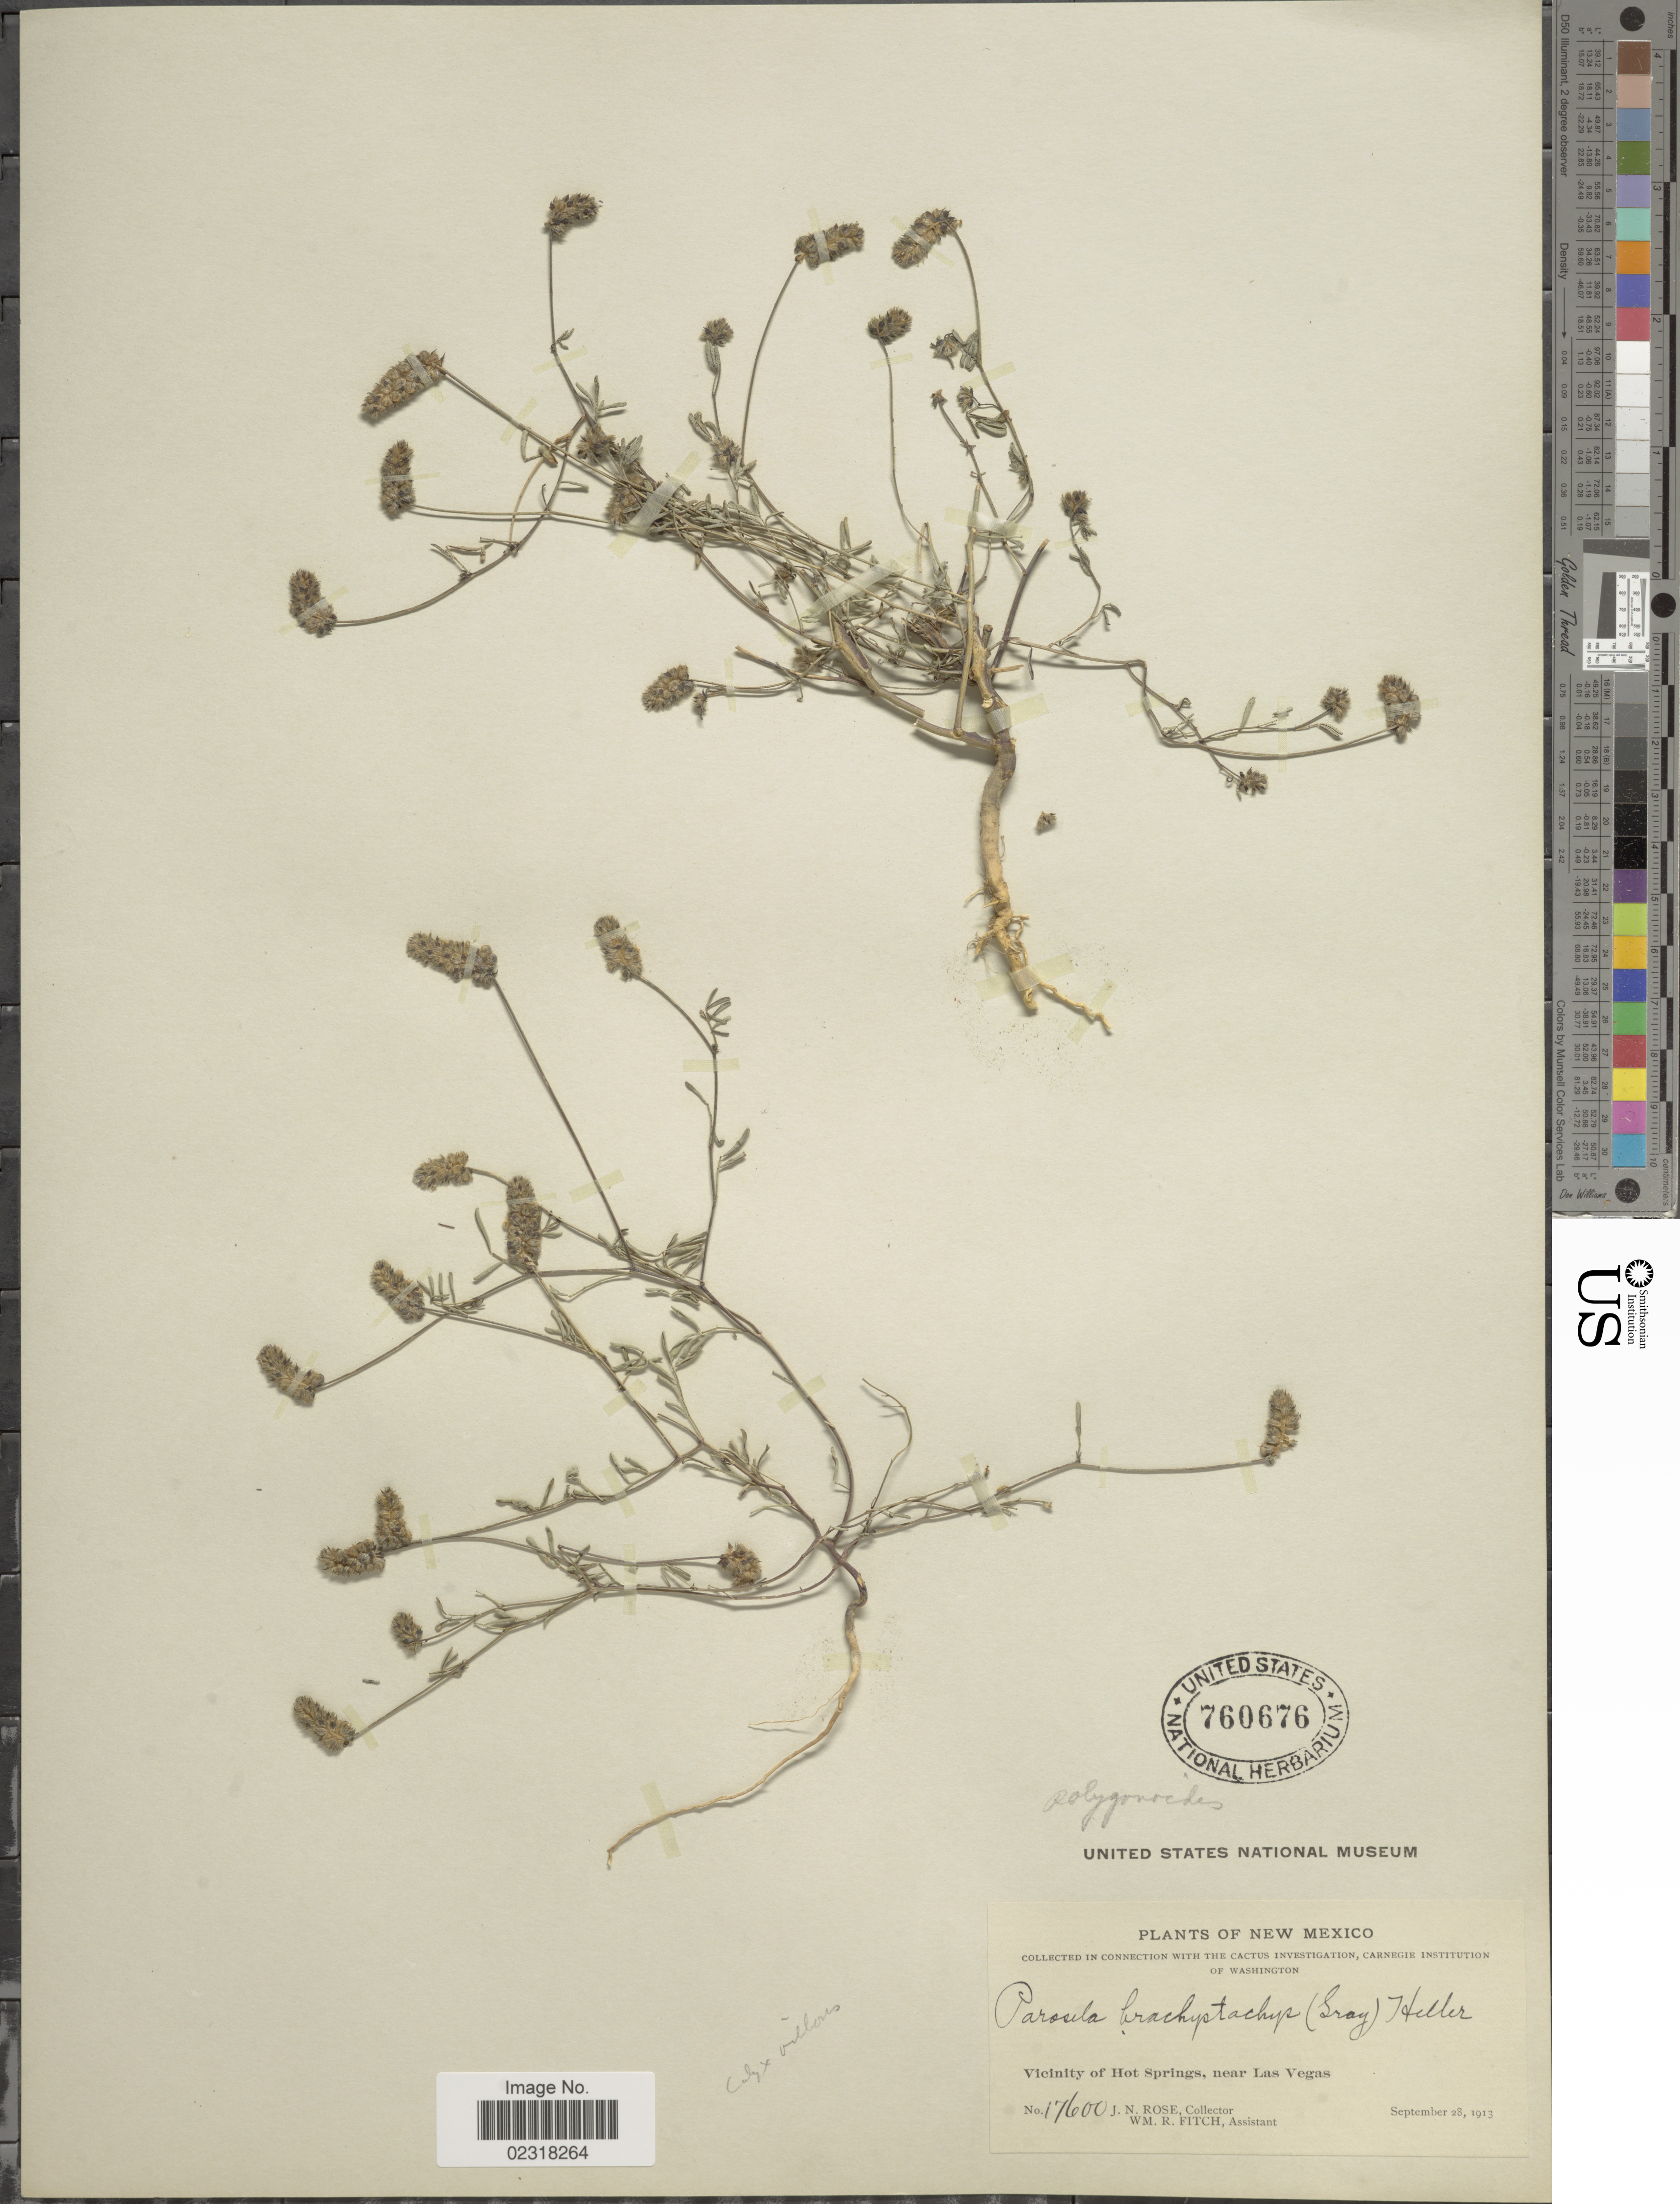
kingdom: Plantae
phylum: Tracheophyta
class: Magnoliopsida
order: Fabales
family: Fabaceae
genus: Dalea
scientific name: Dalea polygonoides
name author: A. Gray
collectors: J. N. Rose & W. R. Fitch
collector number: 17600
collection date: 1913-09-28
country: United States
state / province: New Mexico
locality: Vicinity of Hot Sprinhs, near Las vegas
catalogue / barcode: US 760676